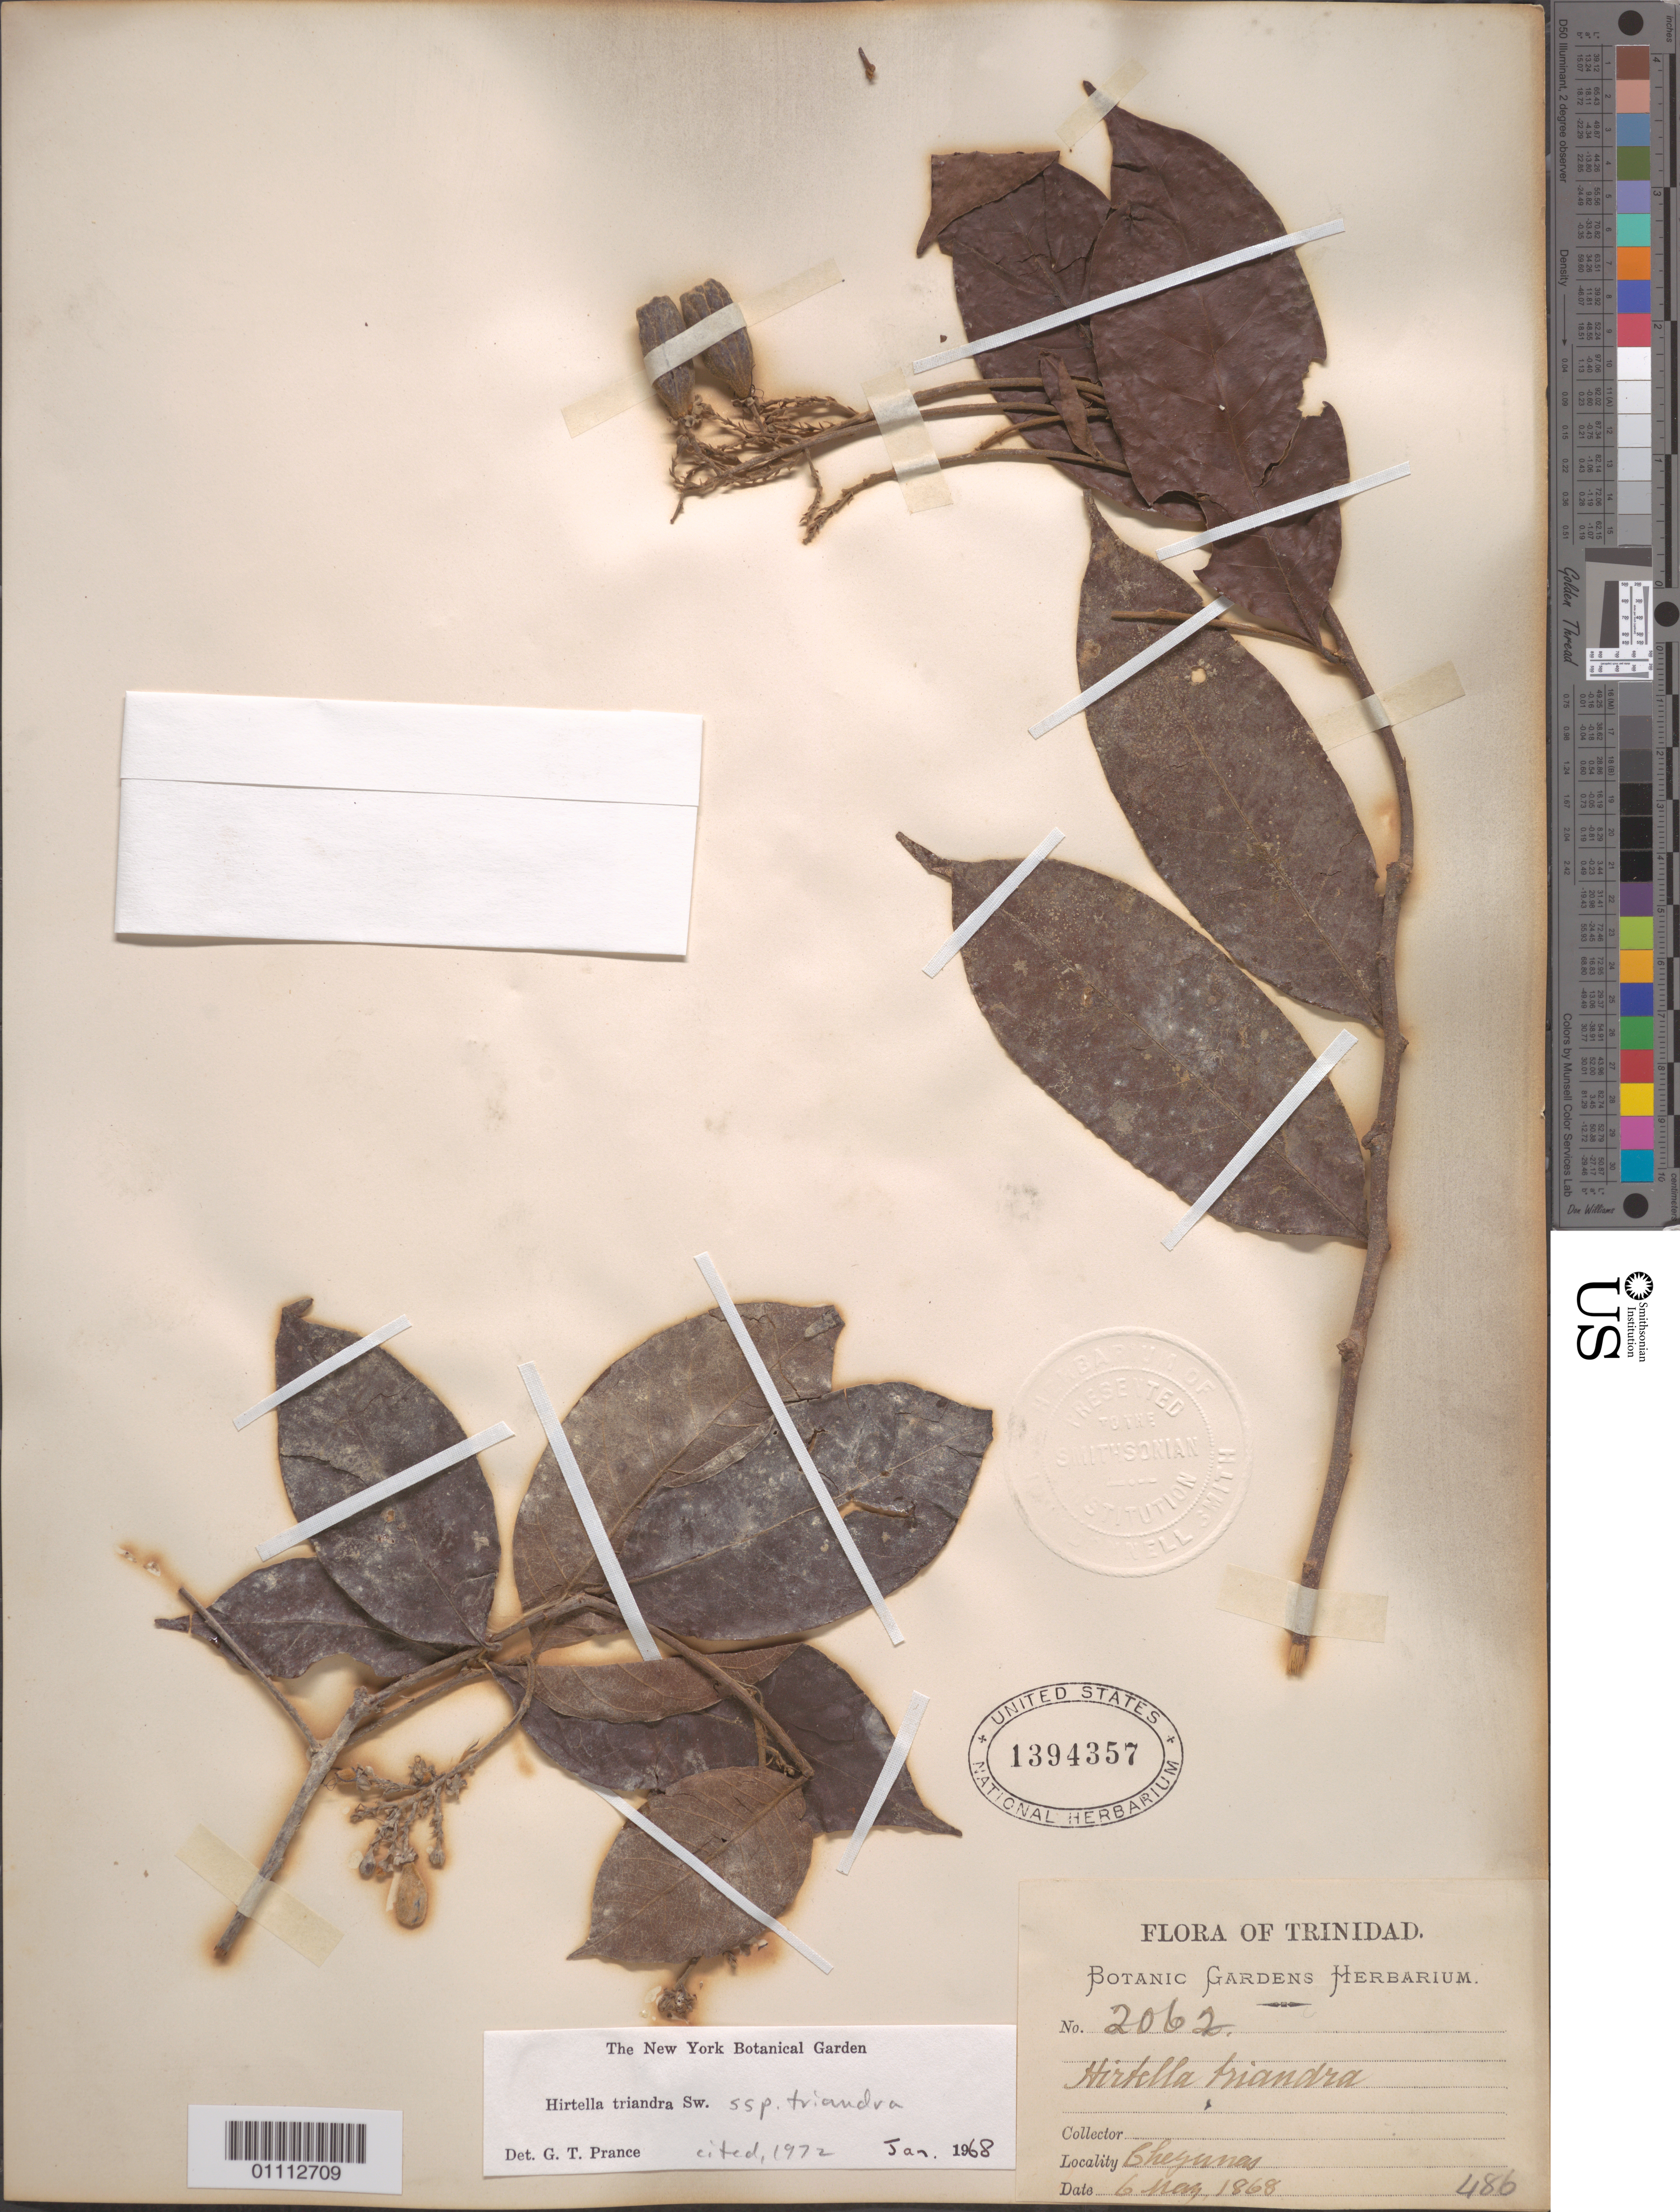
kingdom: Plantae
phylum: Tracheophyta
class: Magnoliopsida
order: Malpighiales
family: Chrysobalanaceae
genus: Hirtella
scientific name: Hirtella triandra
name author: Sw.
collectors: Botanic Gardens Herbarium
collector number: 2062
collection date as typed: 06 May 1868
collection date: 1868-05-06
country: Trinidad and Tobago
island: Trinidad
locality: Chetanas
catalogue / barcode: US 1394357